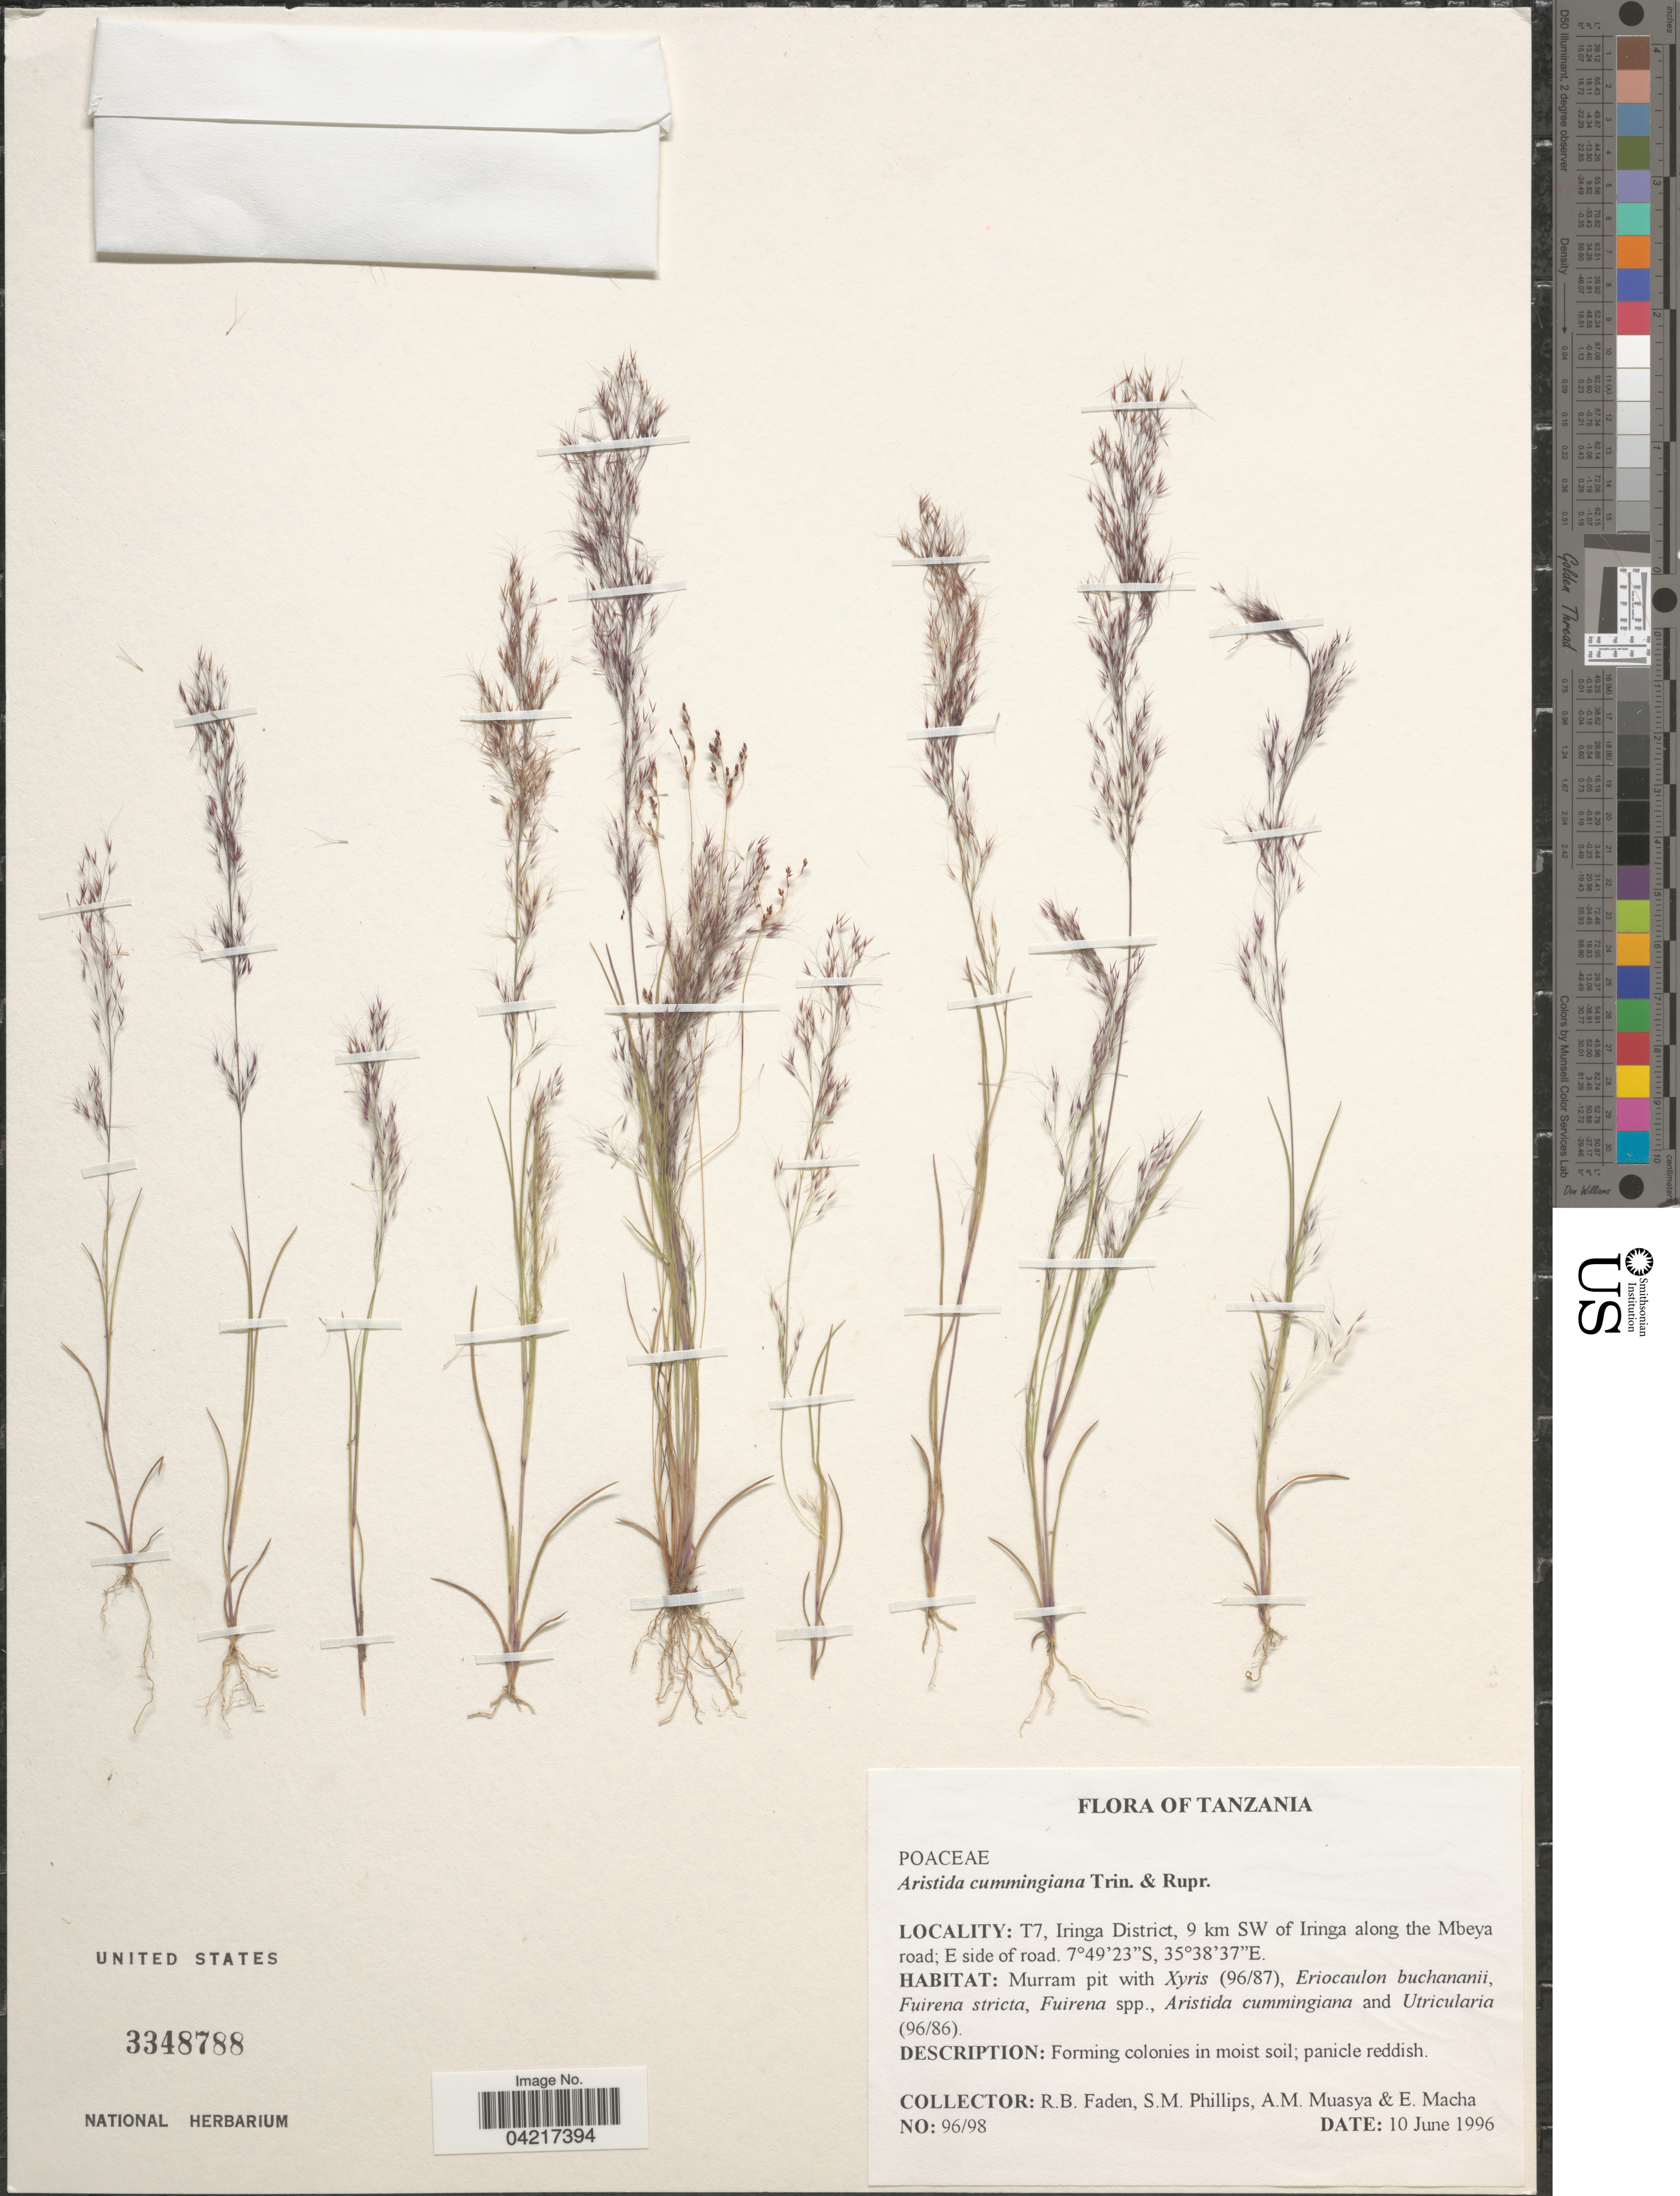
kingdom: Plantae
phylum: Tracheophyta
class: Liliopsida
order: Poales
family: Poaceae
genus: Aristida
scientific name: Aristida cumingiana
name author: Trin. & Rupr.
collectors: R. B. Faden, S. M. Phillips, A. Muasya & E. Macha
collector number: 96/98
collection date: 1996-06-10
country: Tanzania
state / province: Iringa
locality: T7, Iringa District, 9 km SW of Iringa along the Mbeya road; E side of road.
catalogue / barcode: US 3348788